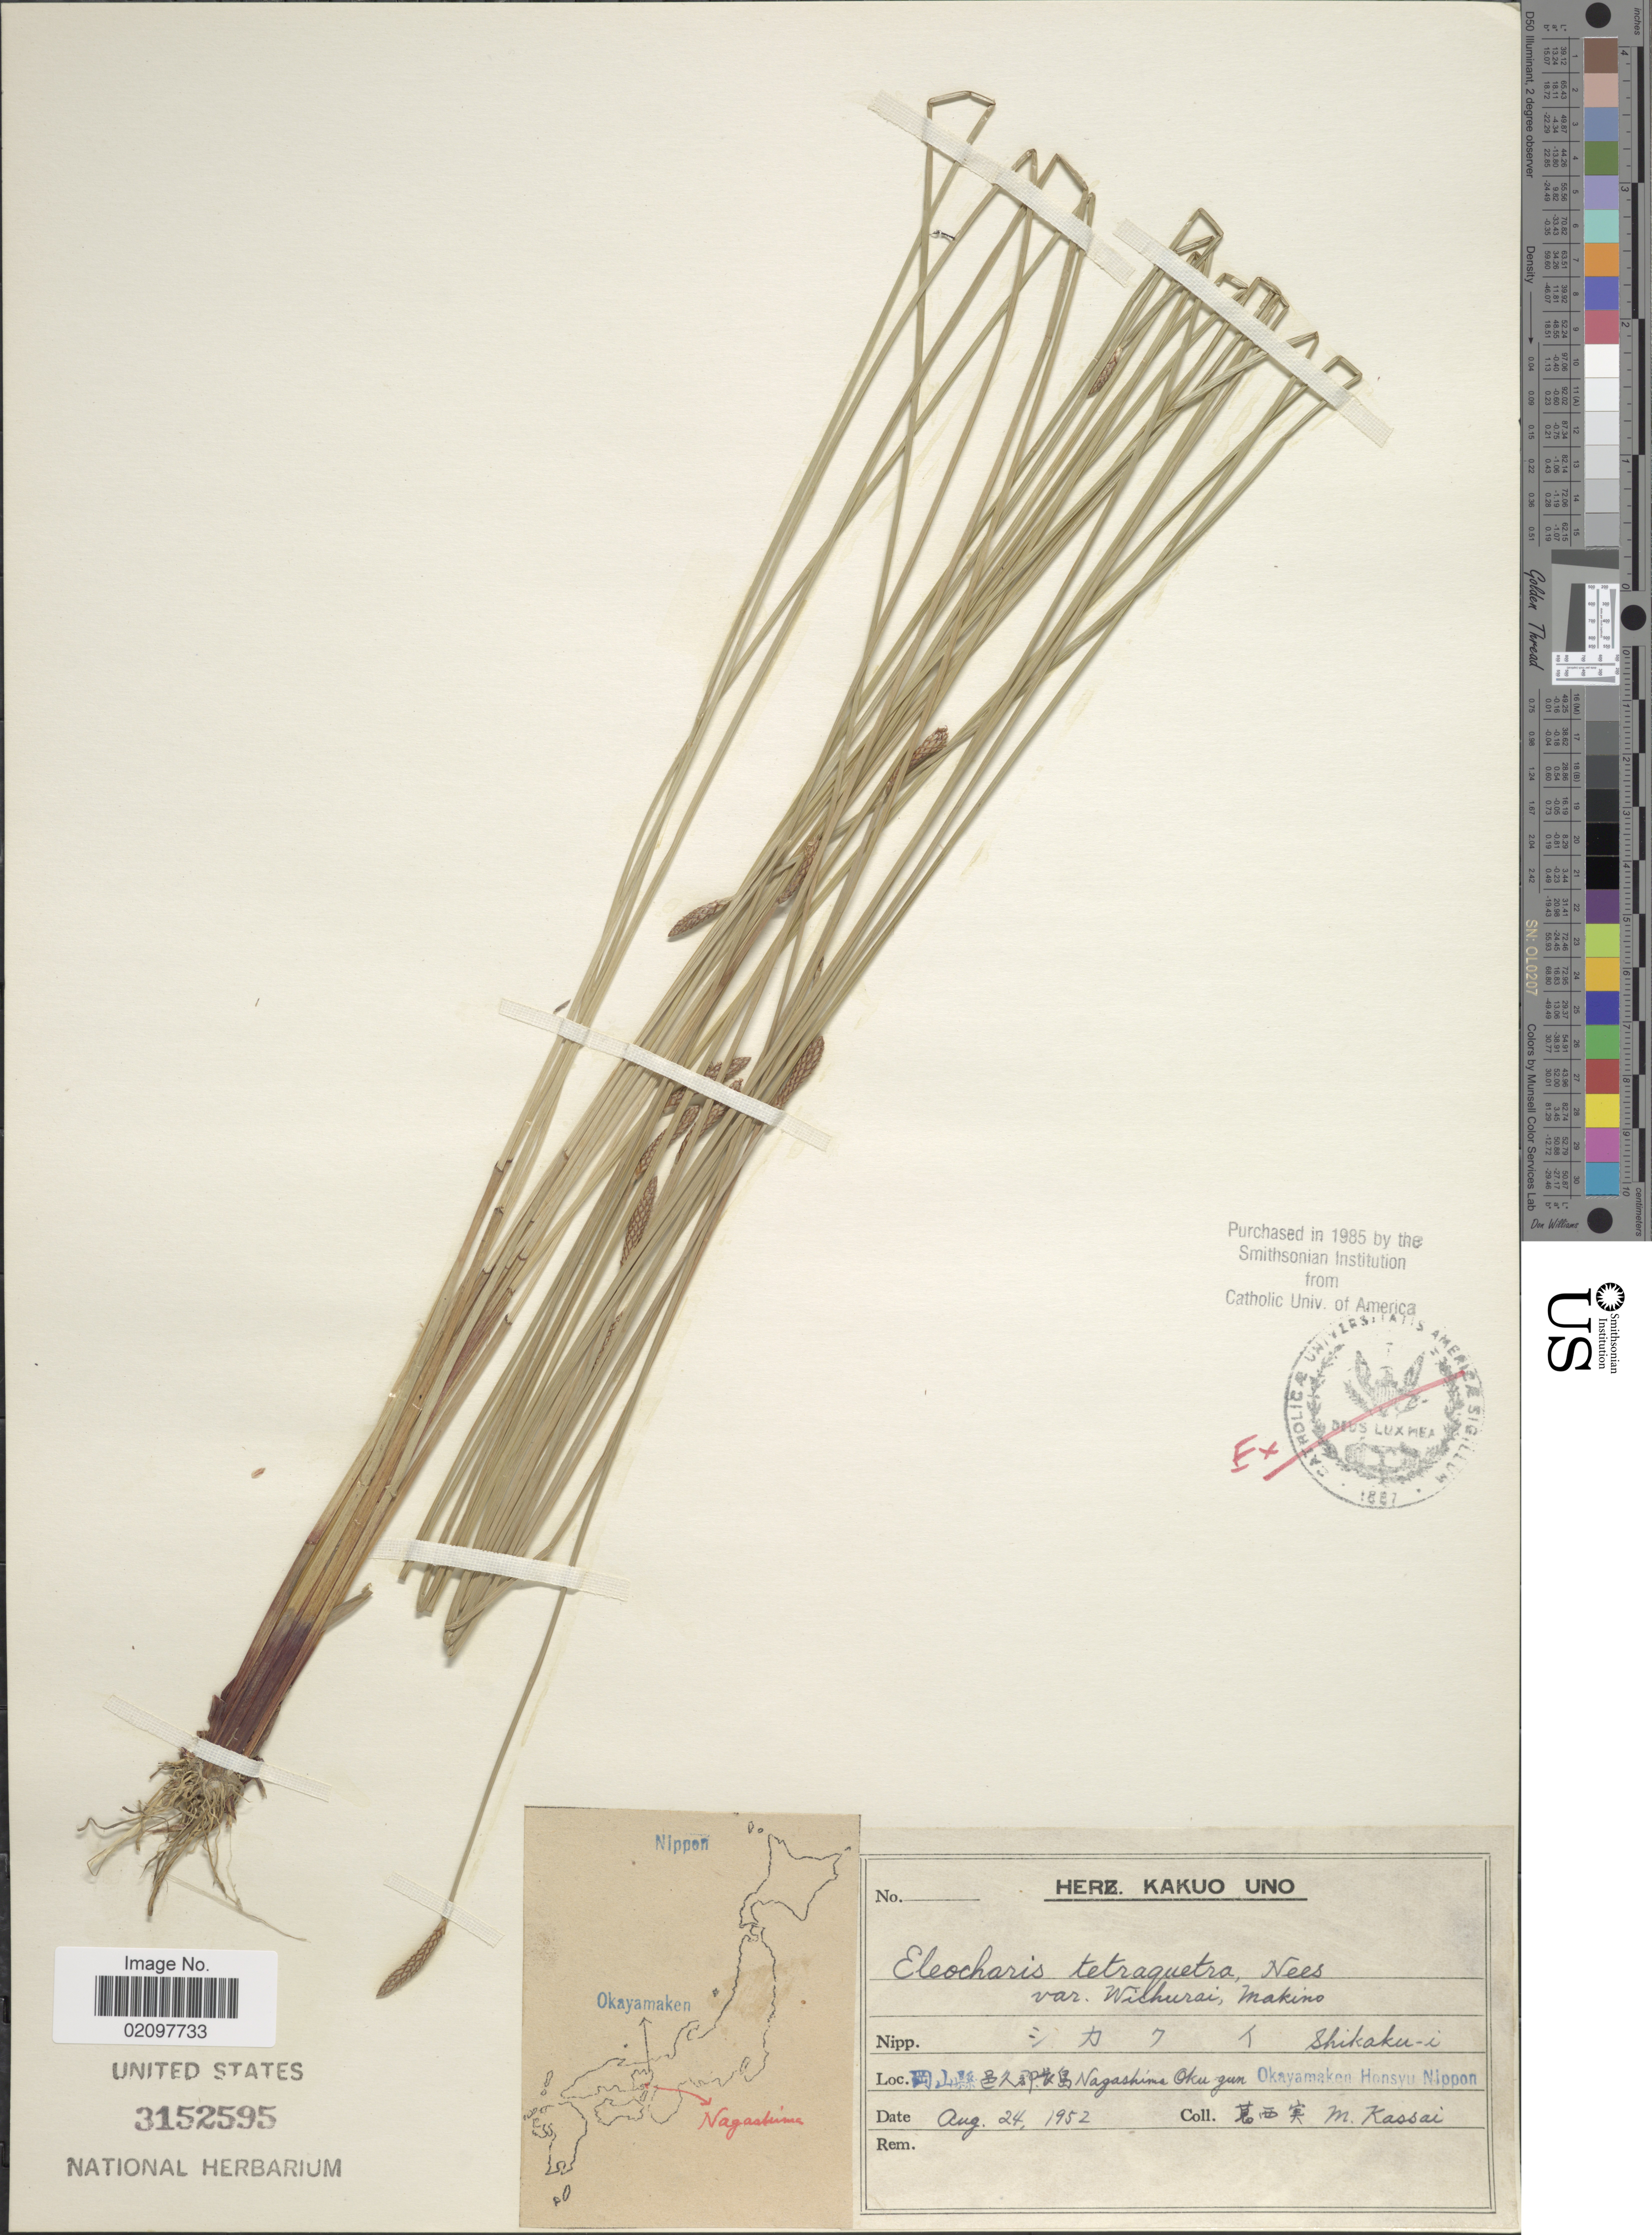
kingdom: Plantae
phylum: Tracheophyta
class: Liliopsida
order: Poales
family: Cyperaceae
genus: Eleocharis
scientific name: Eleocharis tetraquetra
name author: Nees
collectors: M. Kassai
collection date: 1952-08-24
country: Japan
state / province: Okayama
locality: Nagashima Oku gun Okayamaken Honsyu Nippon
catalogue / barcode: US 3152595